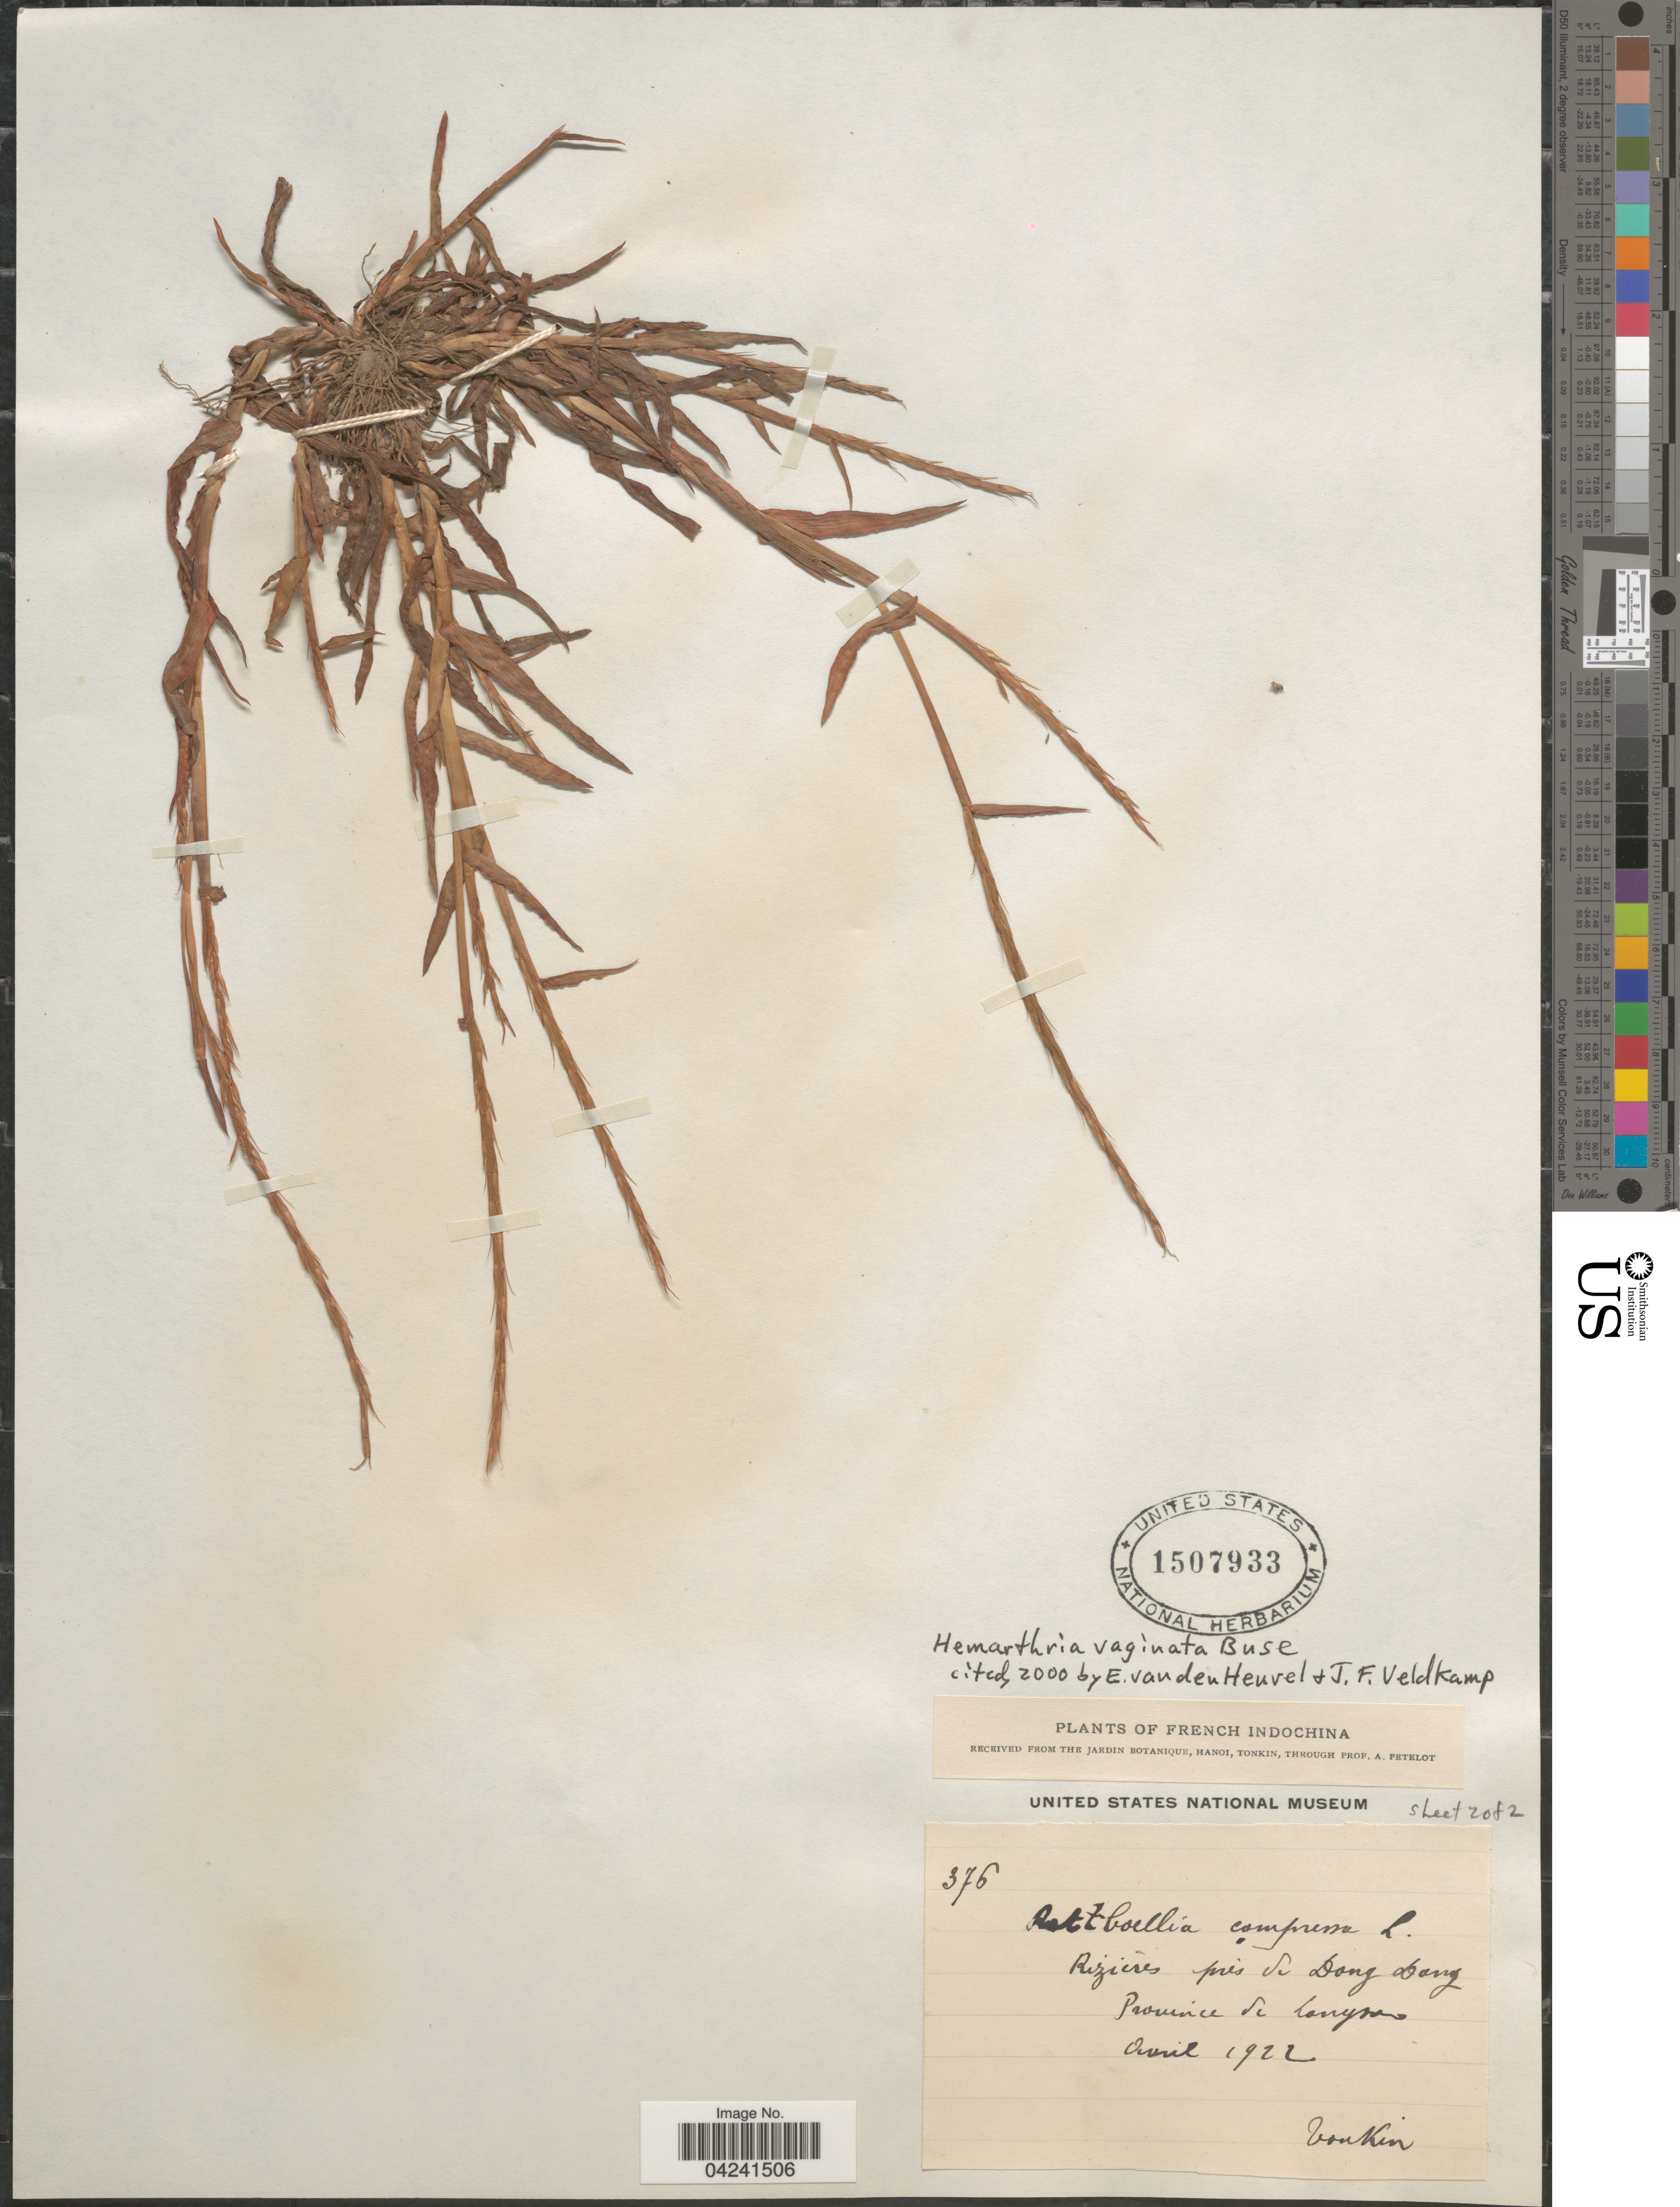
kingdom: Plantae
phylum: Tracheophyta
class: Liliopsida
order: Poales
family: Poaceae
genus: Hemarthria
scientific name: Hemarthria vaginata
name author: Büse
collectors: A. Petelot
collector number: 376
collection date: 1922-04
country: Vietnam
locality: French Indochina. Rizières prés de Dong Dang. Province de Langson. Tonkin.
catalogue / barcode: US 1507933